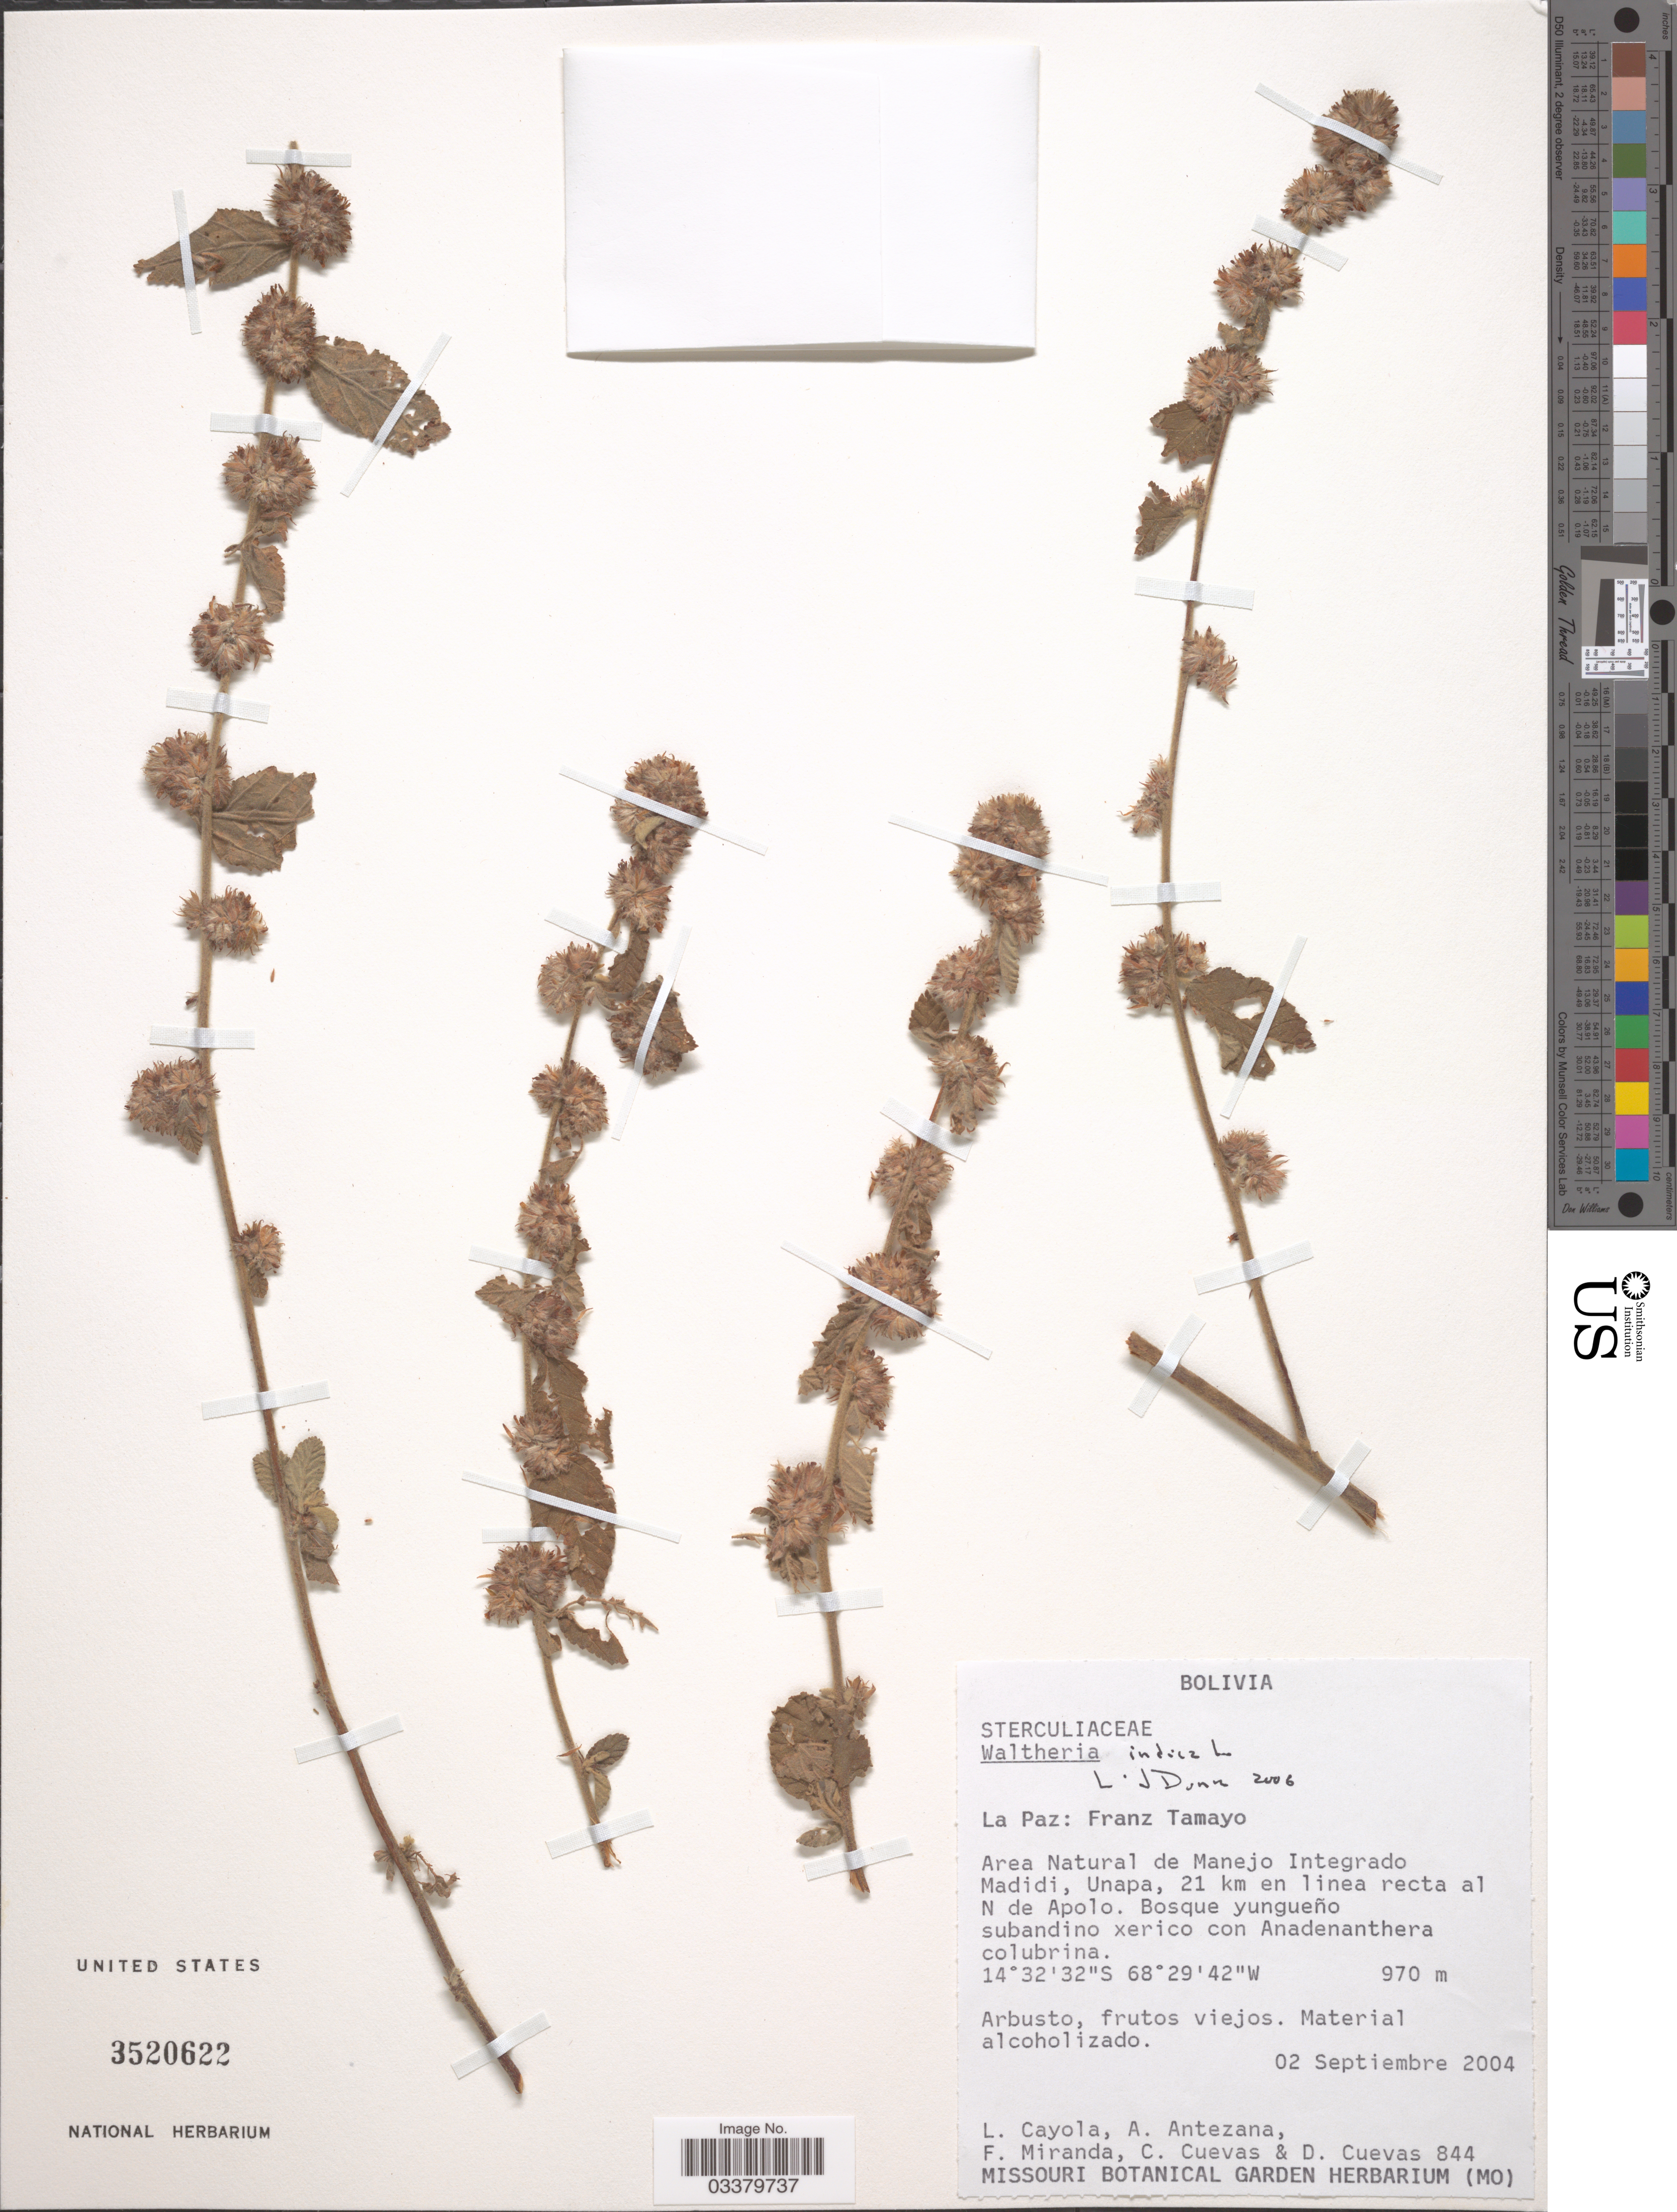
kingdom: Plantae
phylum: Tracheophyta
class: Magnoliopsida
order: Malvales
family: Malvaceae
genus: Waltheria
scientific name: Waltheria indica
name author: L.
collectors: L. Cayola, A. Antezana, F. Miranda, C. Cuevas & D. Cuevas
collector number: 844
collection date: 2004-09-02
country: Bolivia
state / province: La Paz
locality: Franz Tamayo. Area Natural de Manejo Integrado Madidi, Unapa, 21 km en linea recta al N de Apolo.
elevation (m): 970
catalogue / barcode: US 3520622